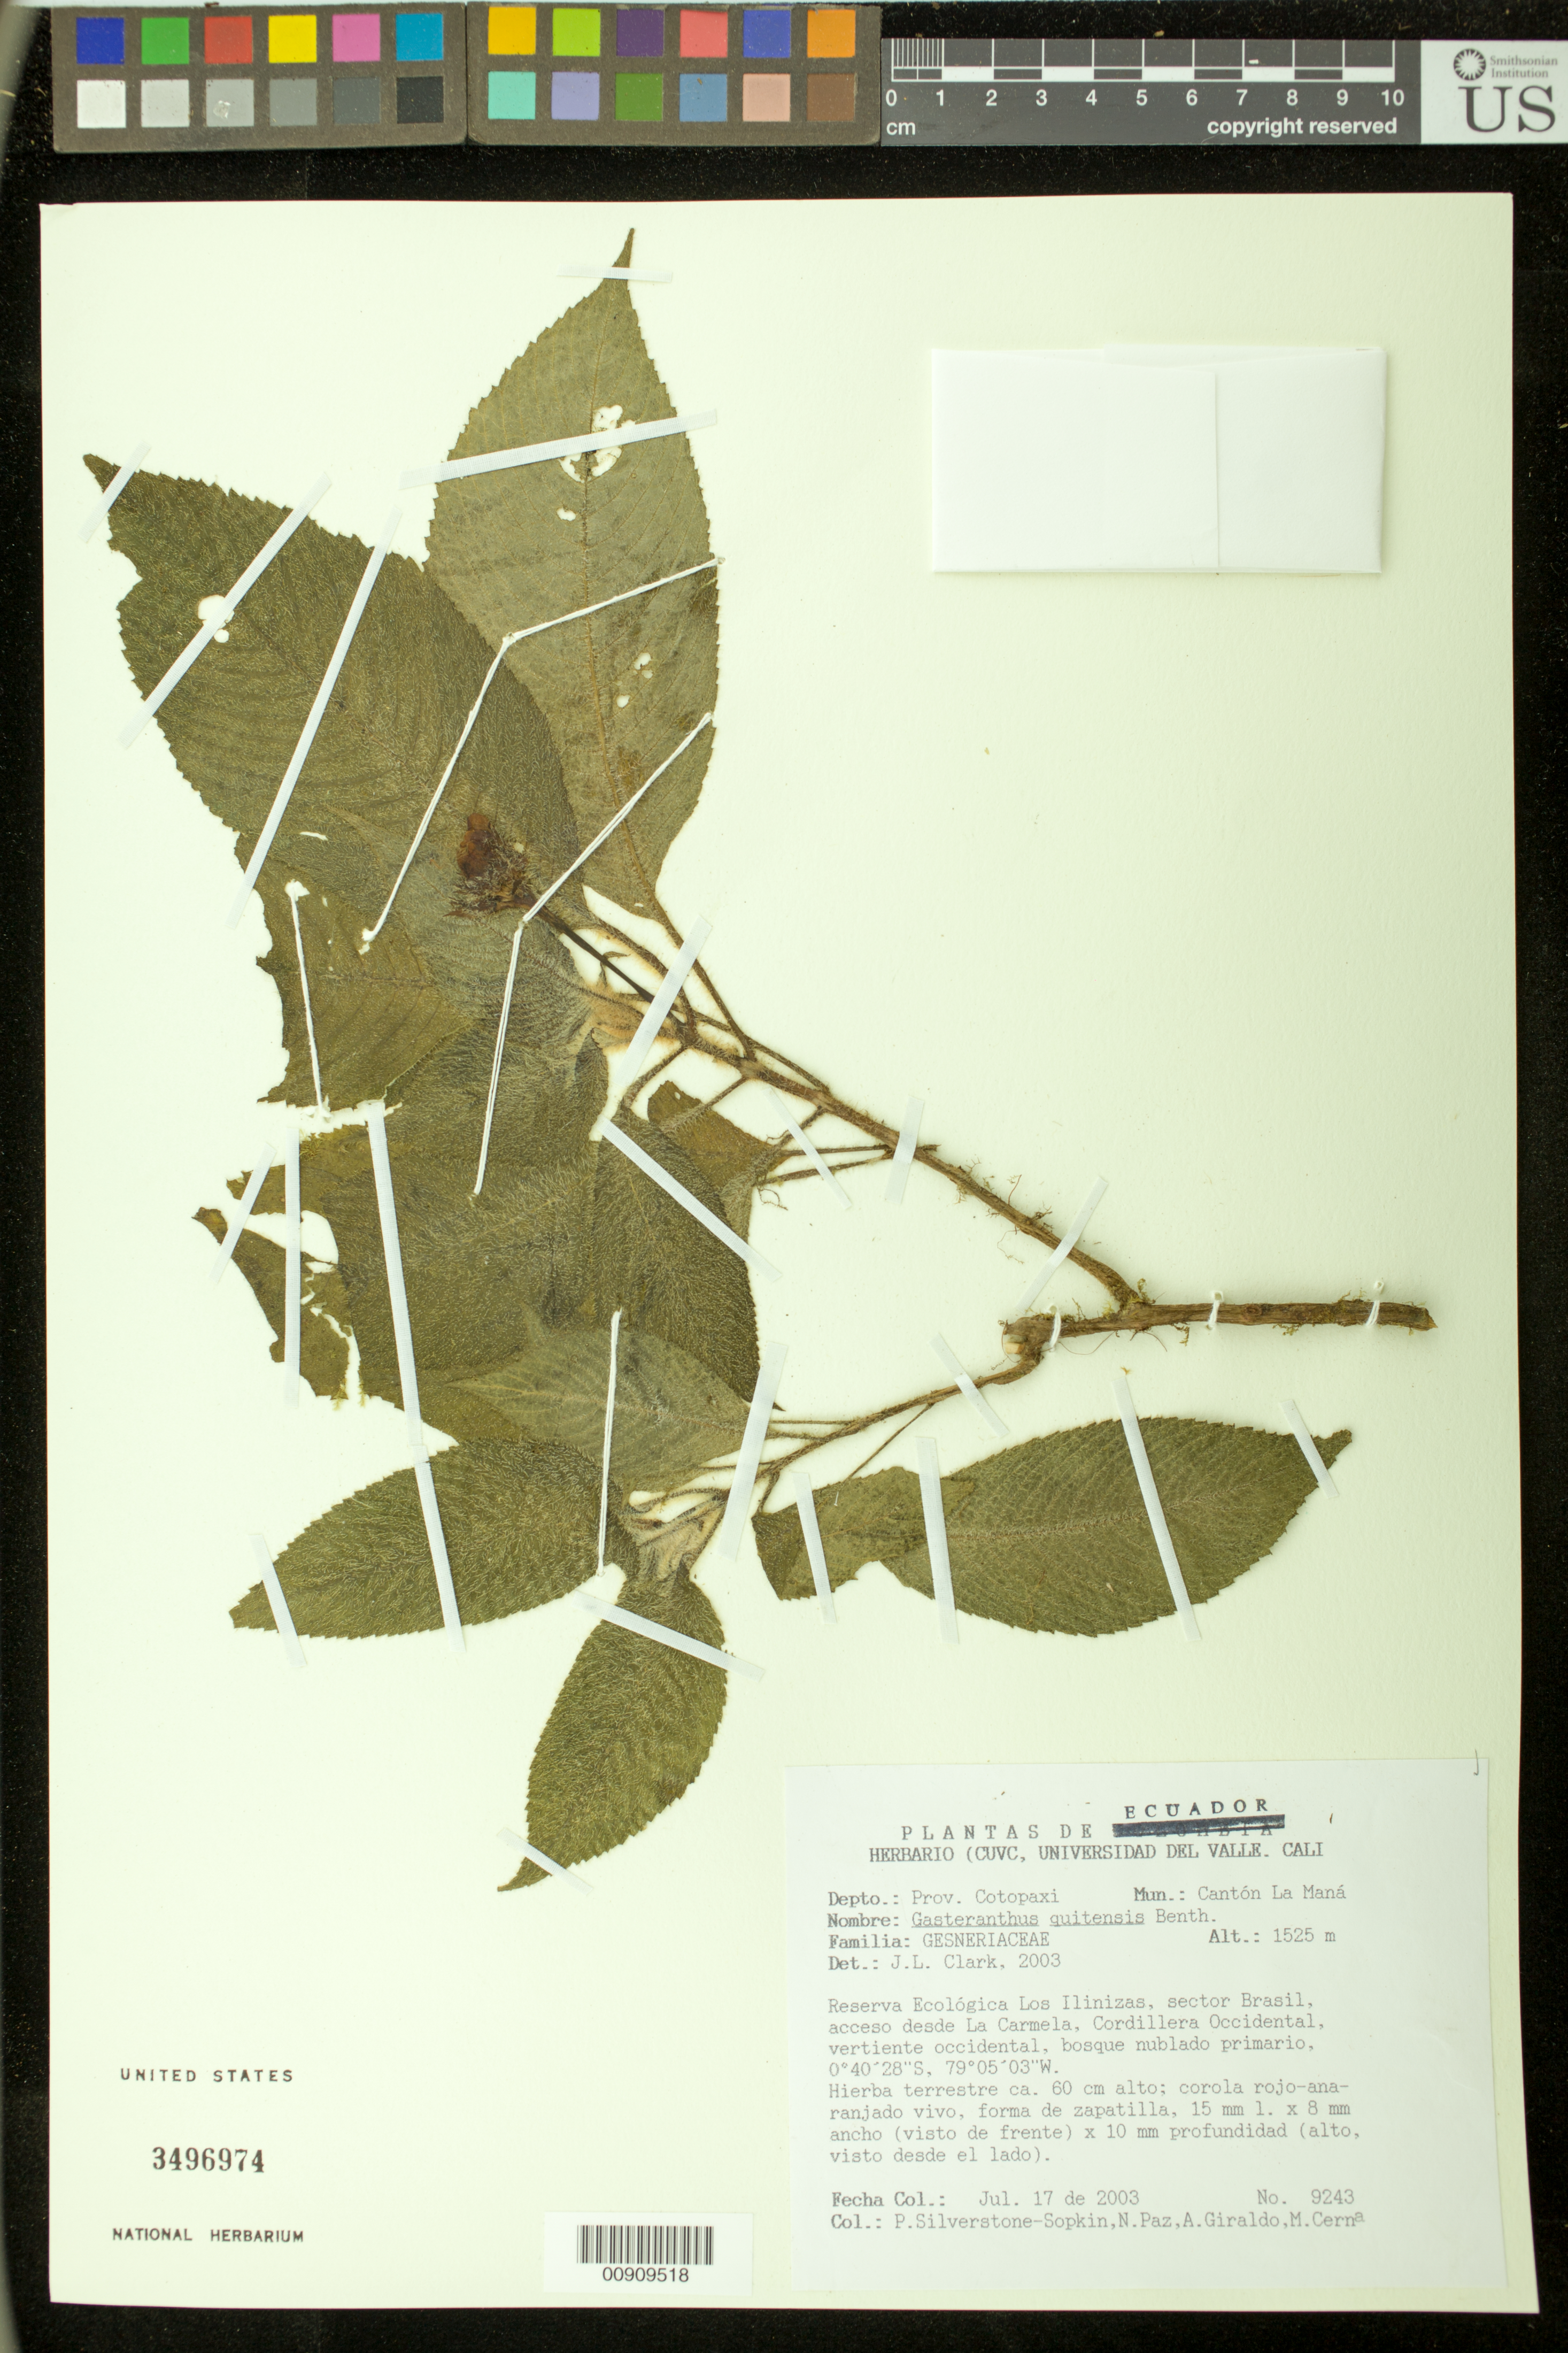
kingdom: Plantae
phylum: Tracheophyta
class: Magnoliopsida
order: Lamiales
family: Gesneriaceae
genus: Gasteranthus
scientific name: Gasteranthus quitensis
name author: Benth.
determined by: Clark, J. L., (SEL), The Marie Selby Botanical Garden (UNITED STATES)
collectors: P. A. Silverstone-Sopkin, N. Paz, A. Giraldo & M. Cerna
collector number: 9243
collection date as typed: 17 Jul 2003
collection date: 2003-07-17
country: Ecuador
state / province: Cotopaxi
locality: Cantón La Maná. Reserva Ecológica Los Ilinizas, sector Brasil, acceso desde La Carmela, Cordillera Occidental, vertiente occidental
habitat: Bosque nublado primario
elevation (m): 1525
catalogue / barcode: US 3496974